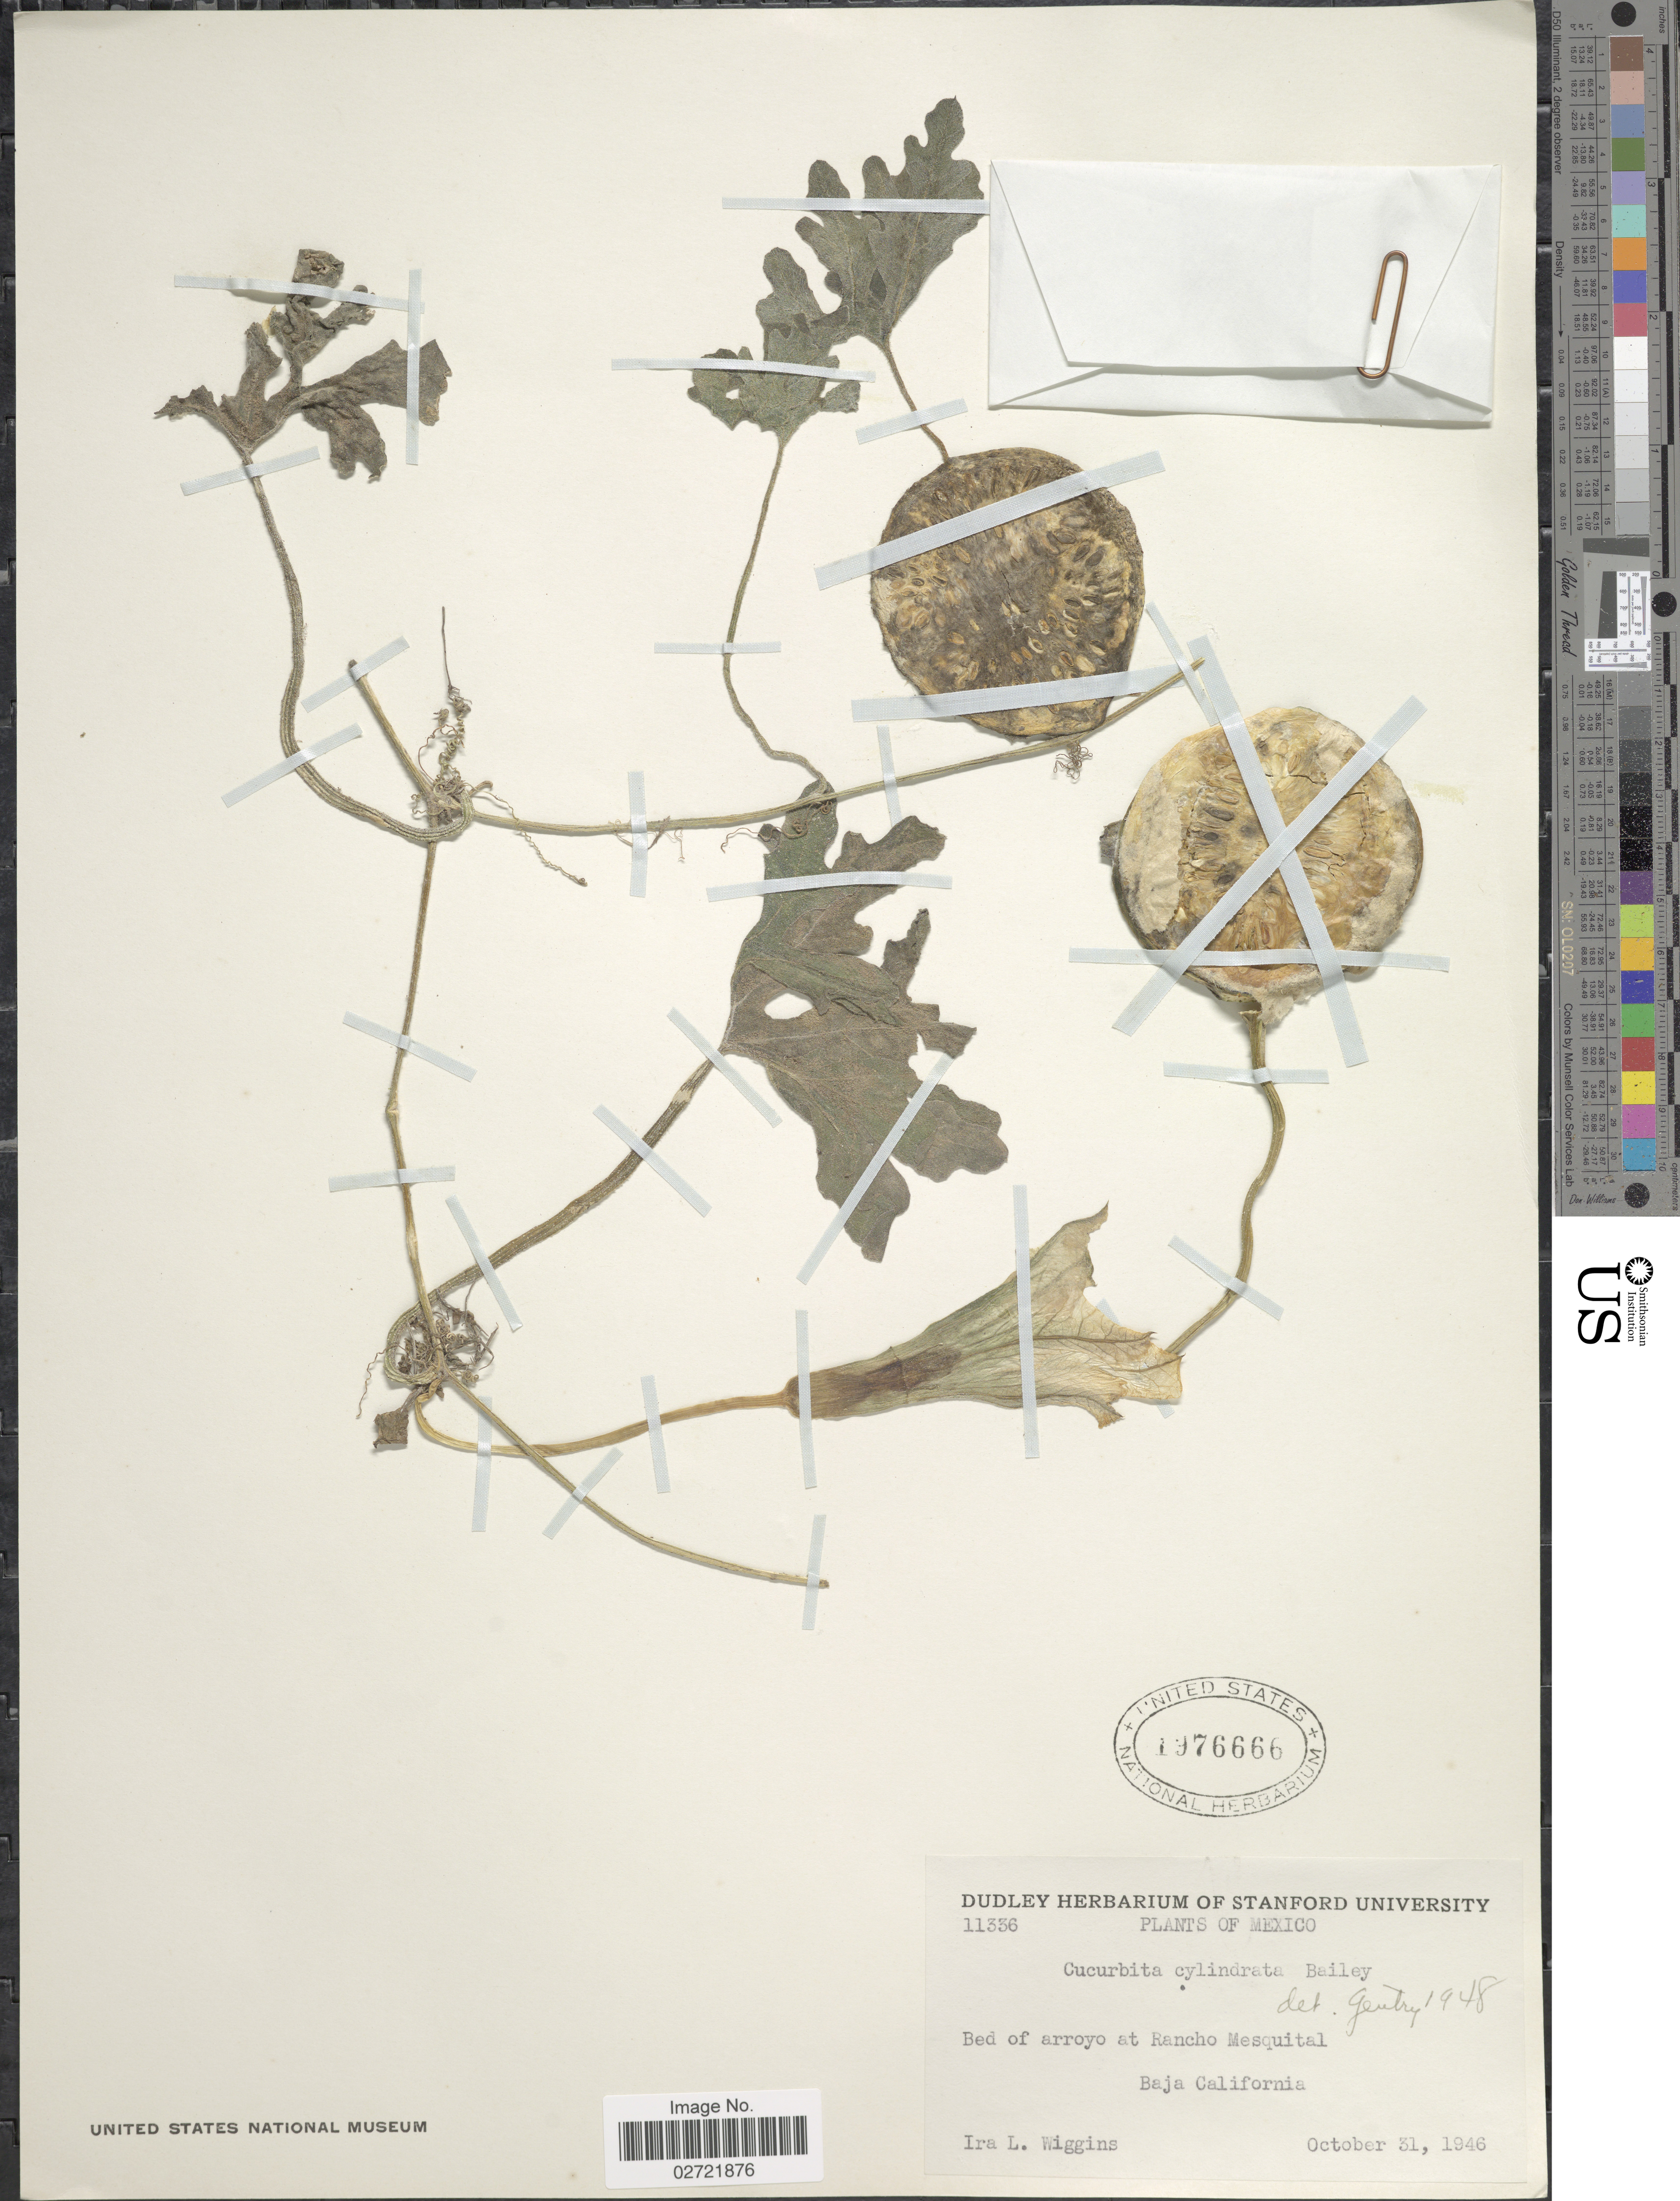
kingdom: Plantae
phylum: Tracheophyta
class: Magnoliopsida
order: Cucurbitales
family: Cucurbitaceae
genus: Cucurbita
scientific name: Cucurbita cylindrata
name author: L.H. Bailey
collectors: I. L. Wiggins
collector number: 11336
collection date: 1946-10-31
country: Mexico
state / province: Baja California Norte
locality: Bed arroyo at Rancho Mesquital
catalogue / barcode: US 1976666